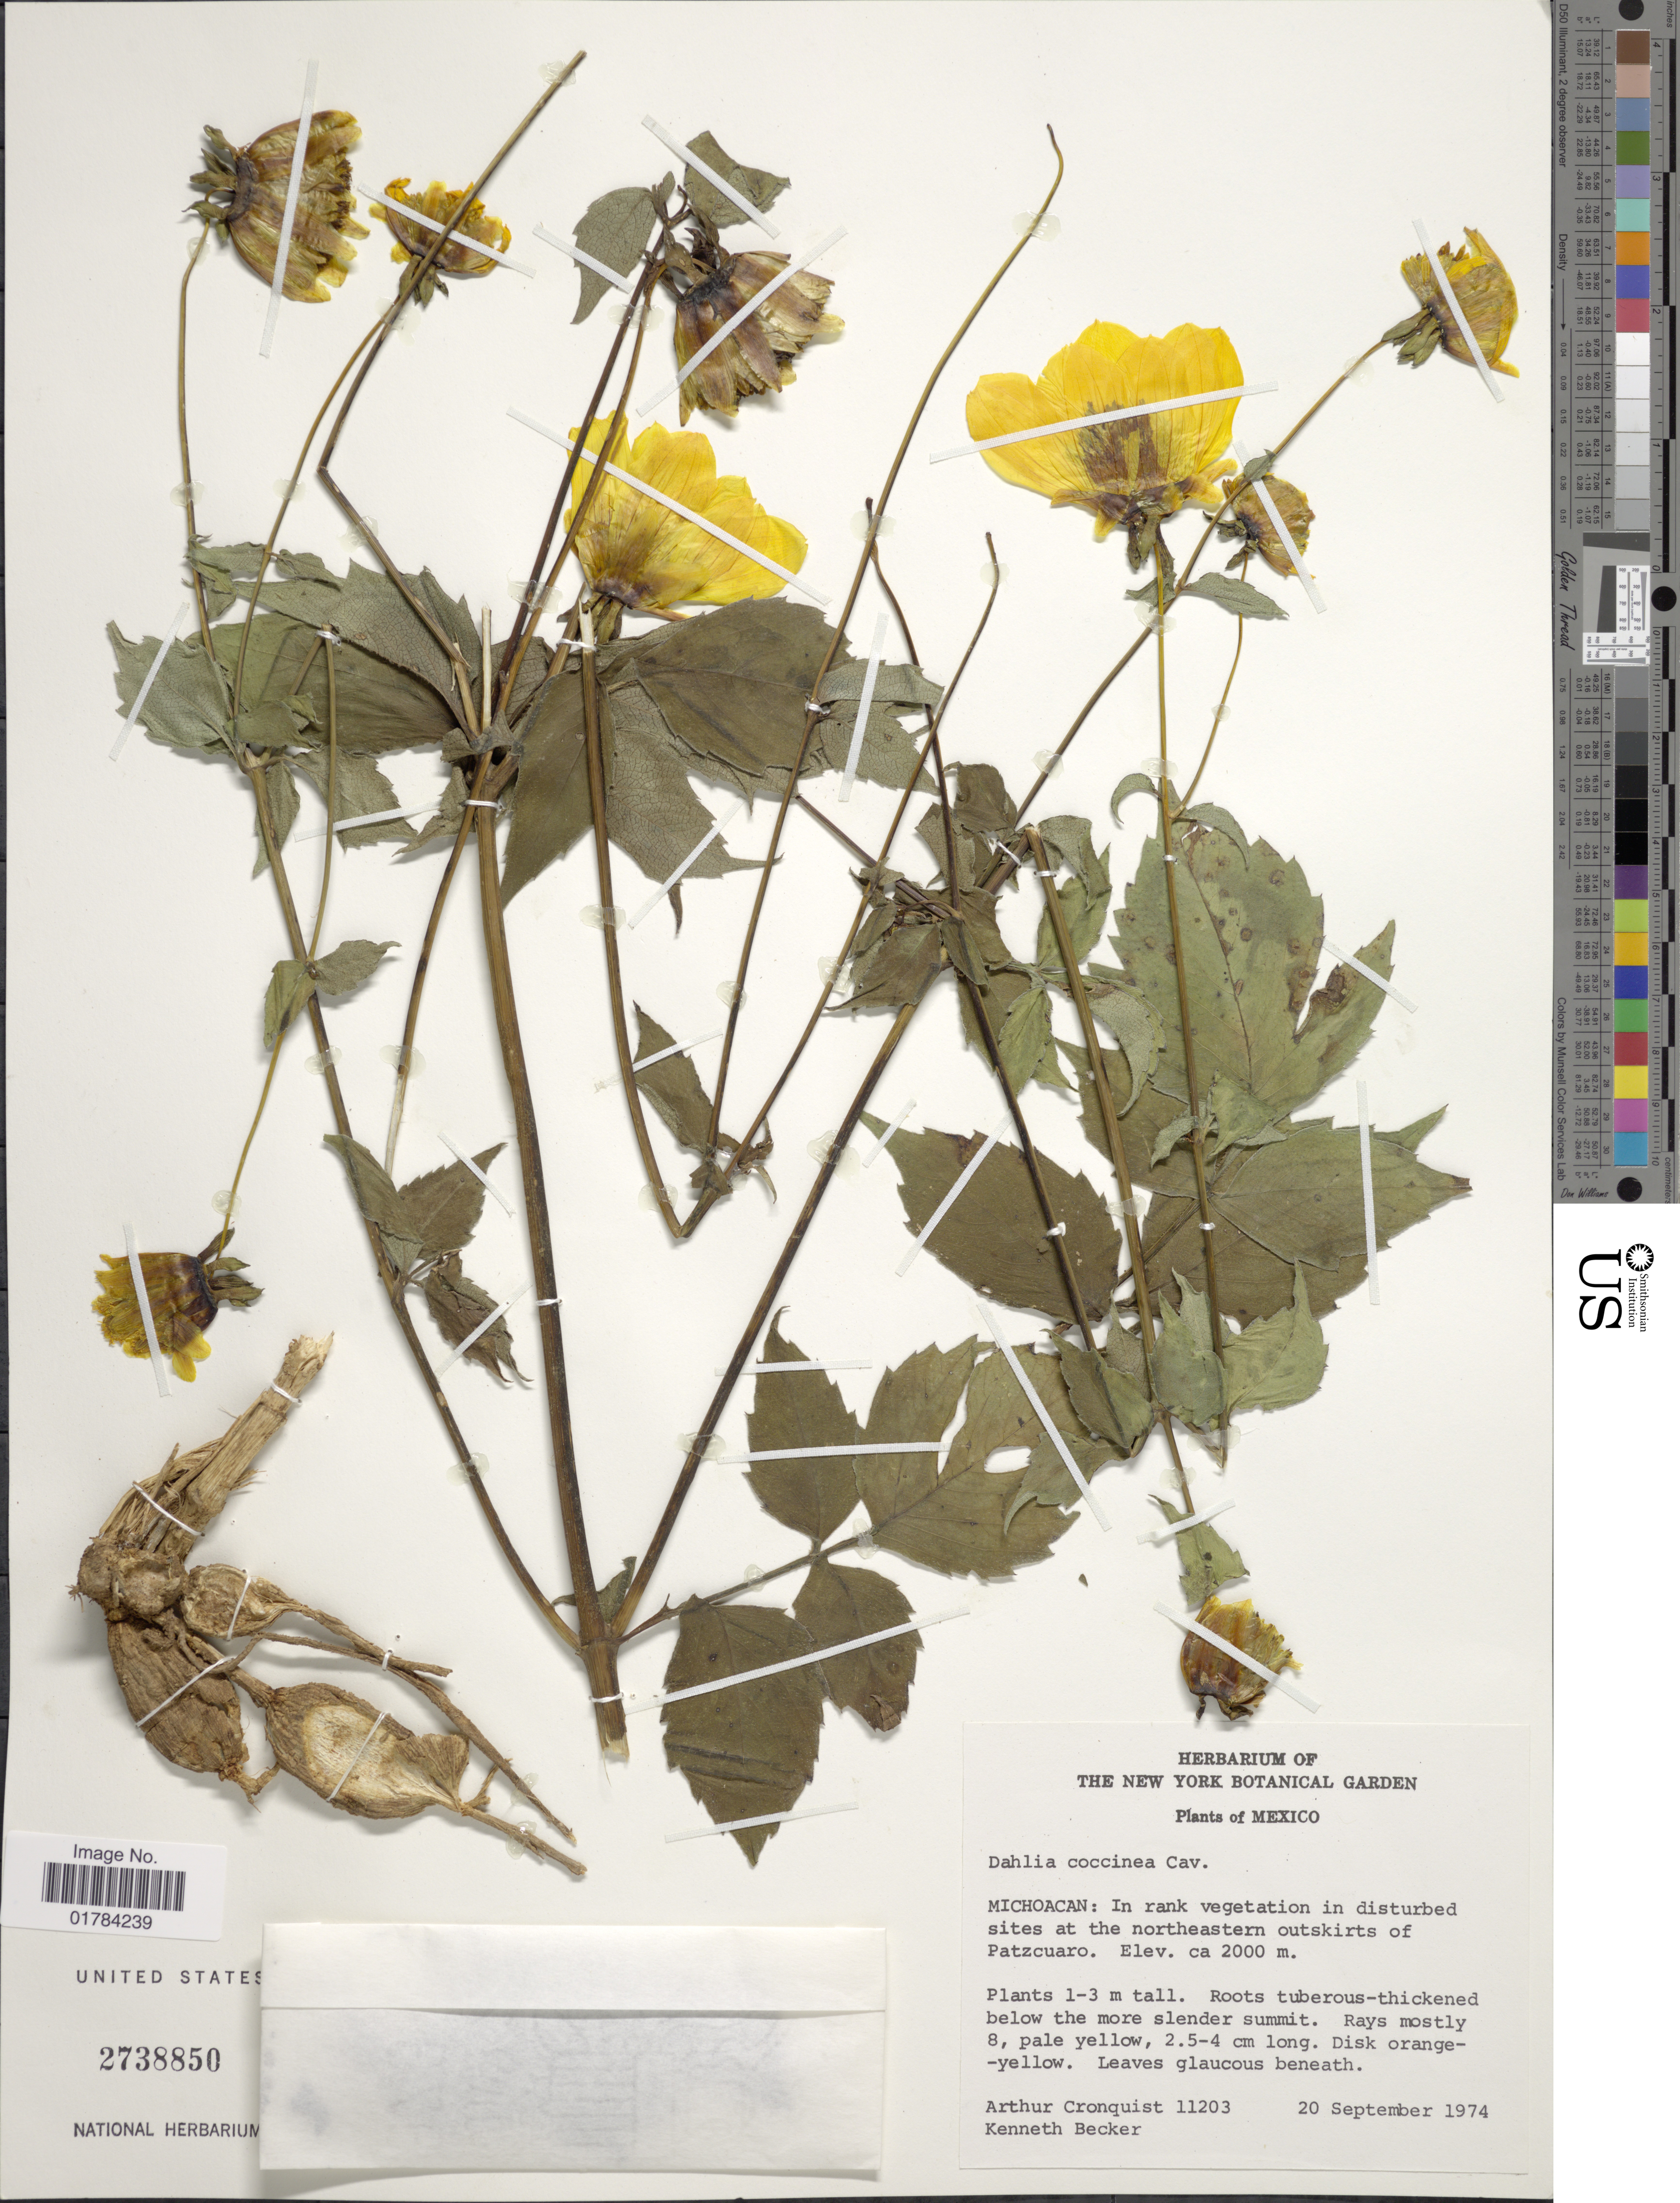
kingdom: Plantae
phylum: Tracheophyta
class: Magnoliopsida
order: Asterales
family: Asteraceae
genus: Dahlia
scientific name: Dahlia coccinea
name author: Cav.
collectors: A. J. Cronquist & K. M. Becker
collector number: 11203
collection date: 1974-09-20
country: Mexico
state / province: Michoacán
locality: In rank vegetation in disturbed sites at the northeastern outskirts of Patzcuaro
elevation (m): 2000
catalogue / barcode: US 2738850